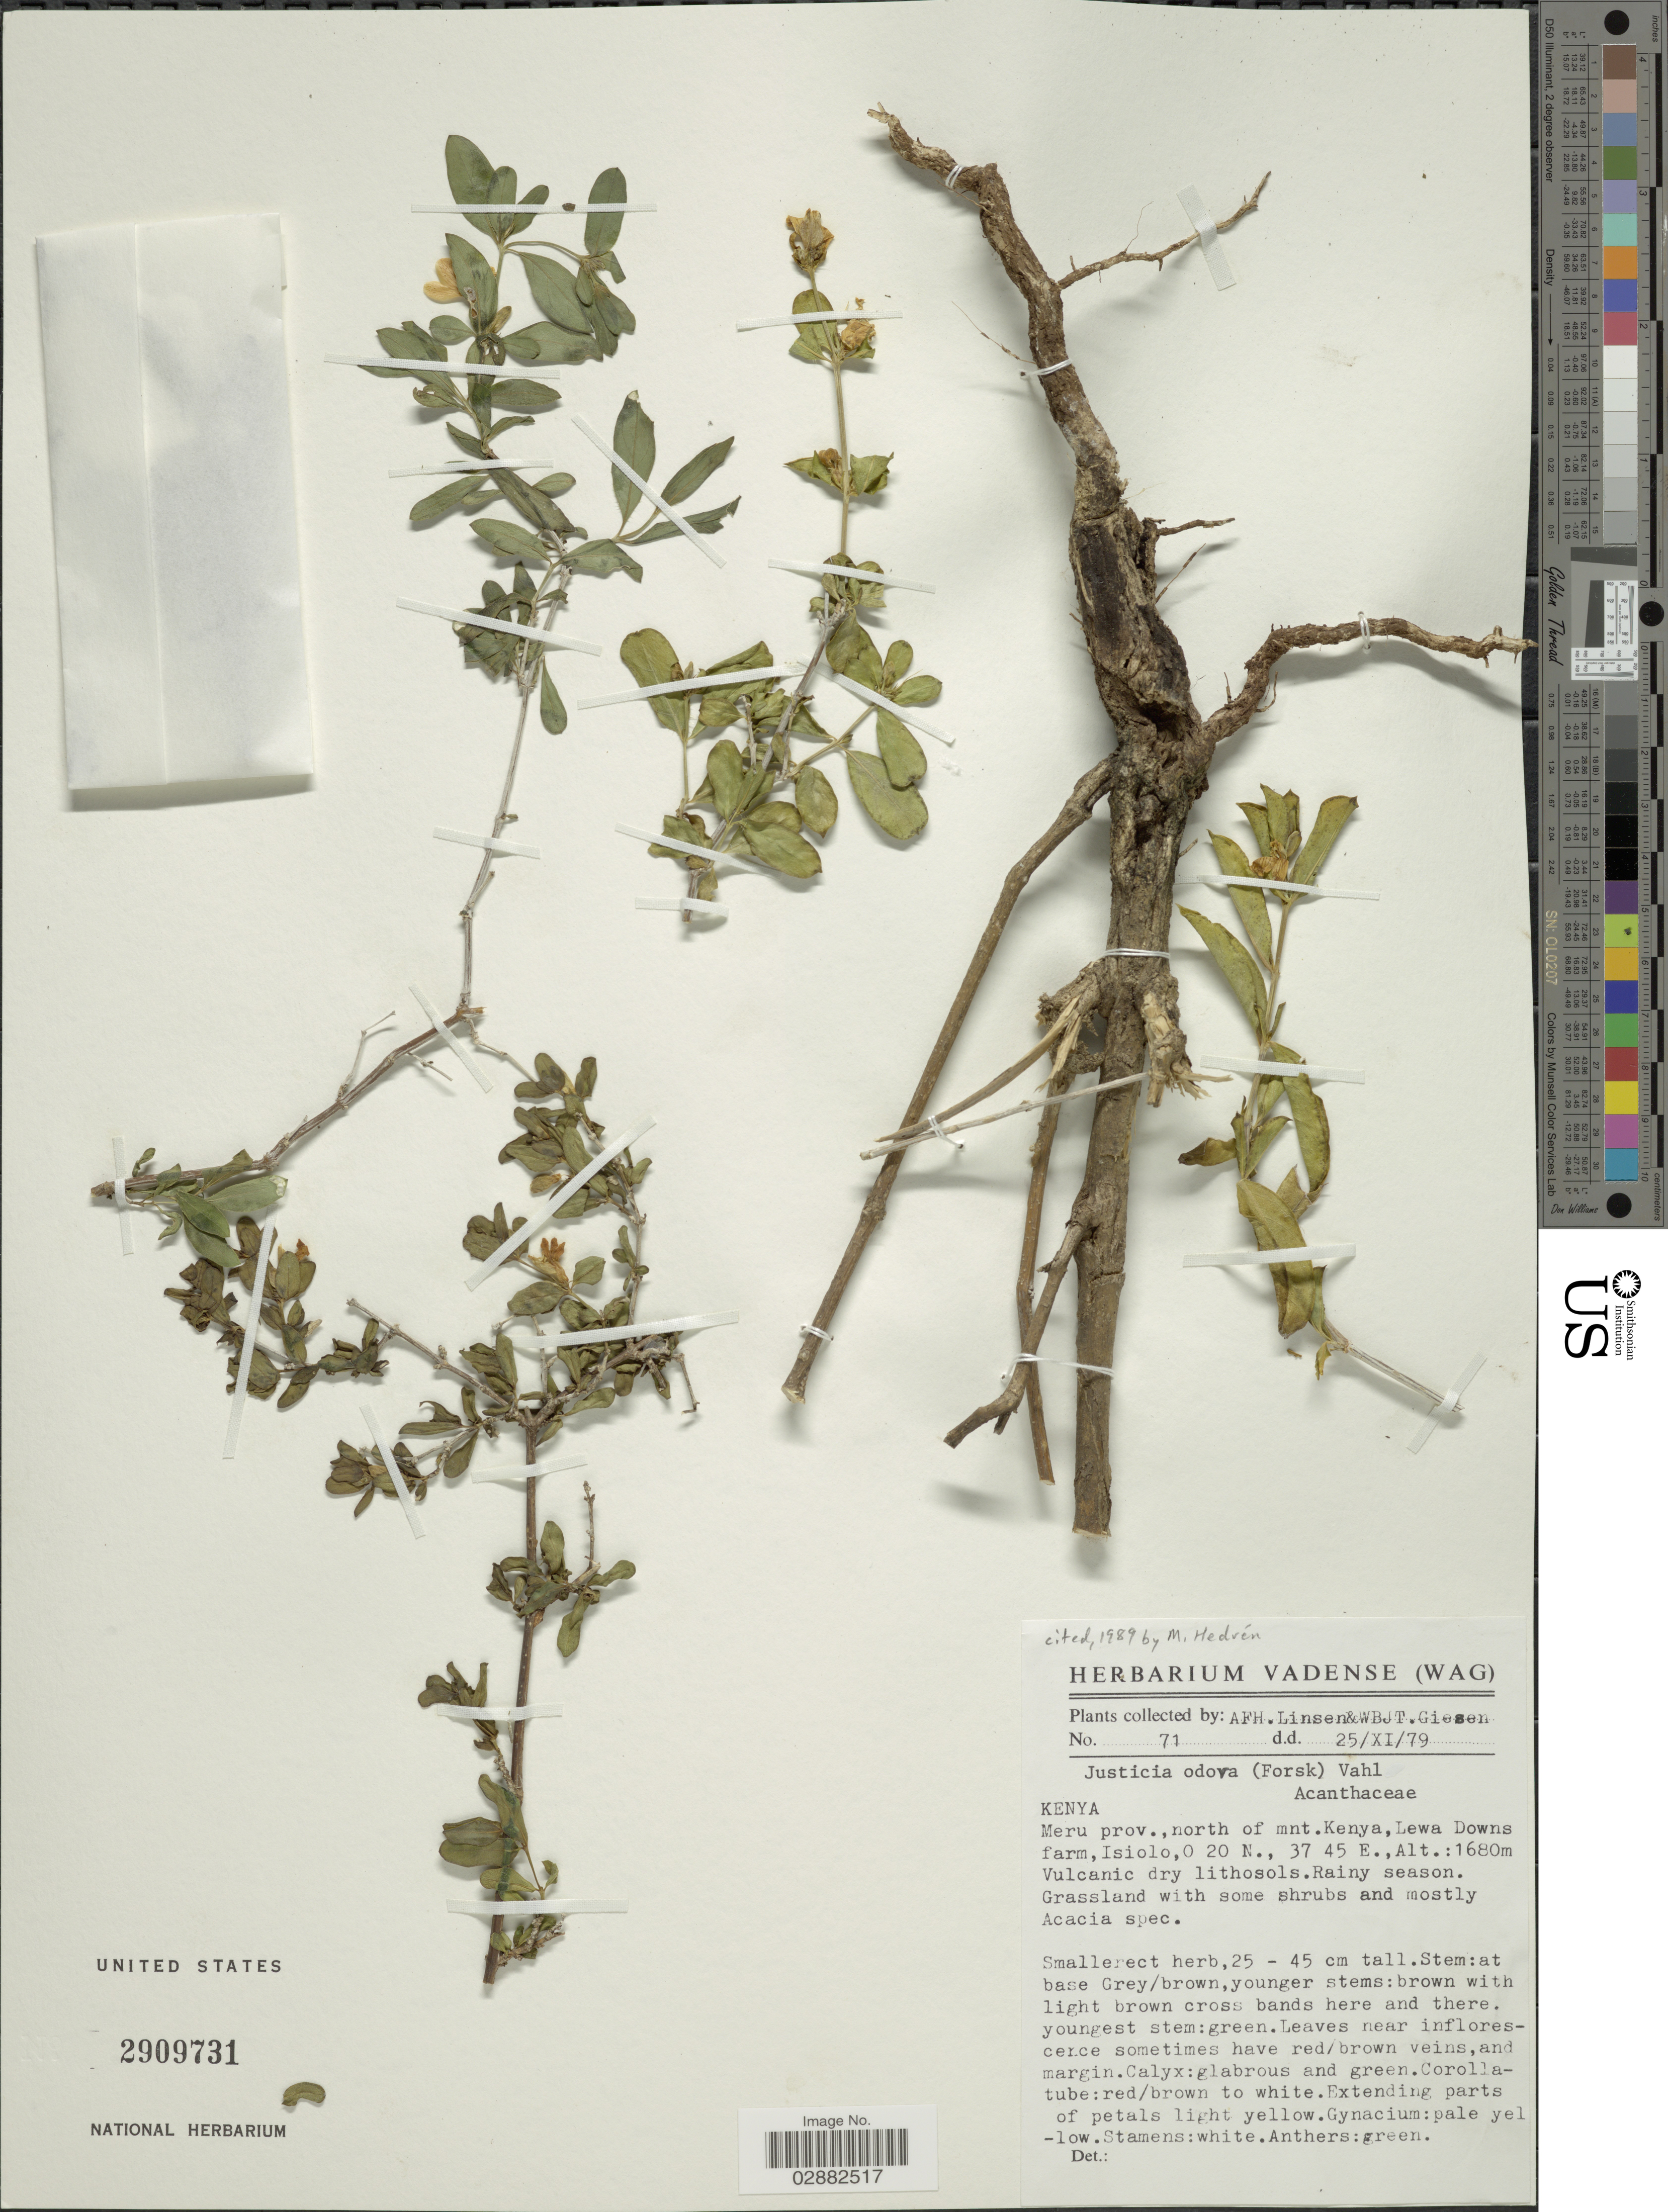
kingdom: Plantae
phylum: Tracheophyta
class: Magnoliopsida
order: Lamiales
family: Acanthaceae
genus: Justicia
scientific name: Justicia odora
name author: (Forssk.) Lam.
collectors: A. Linsen & W. Giesen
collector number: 71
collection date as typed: Transcribed d/m/y: 25/11/79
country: Kenya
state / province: Meru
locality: Meru prov., north of mnt. Kenya, Lewa Downs farm, Isiolo.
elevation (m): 1680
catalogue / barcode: US 2909731